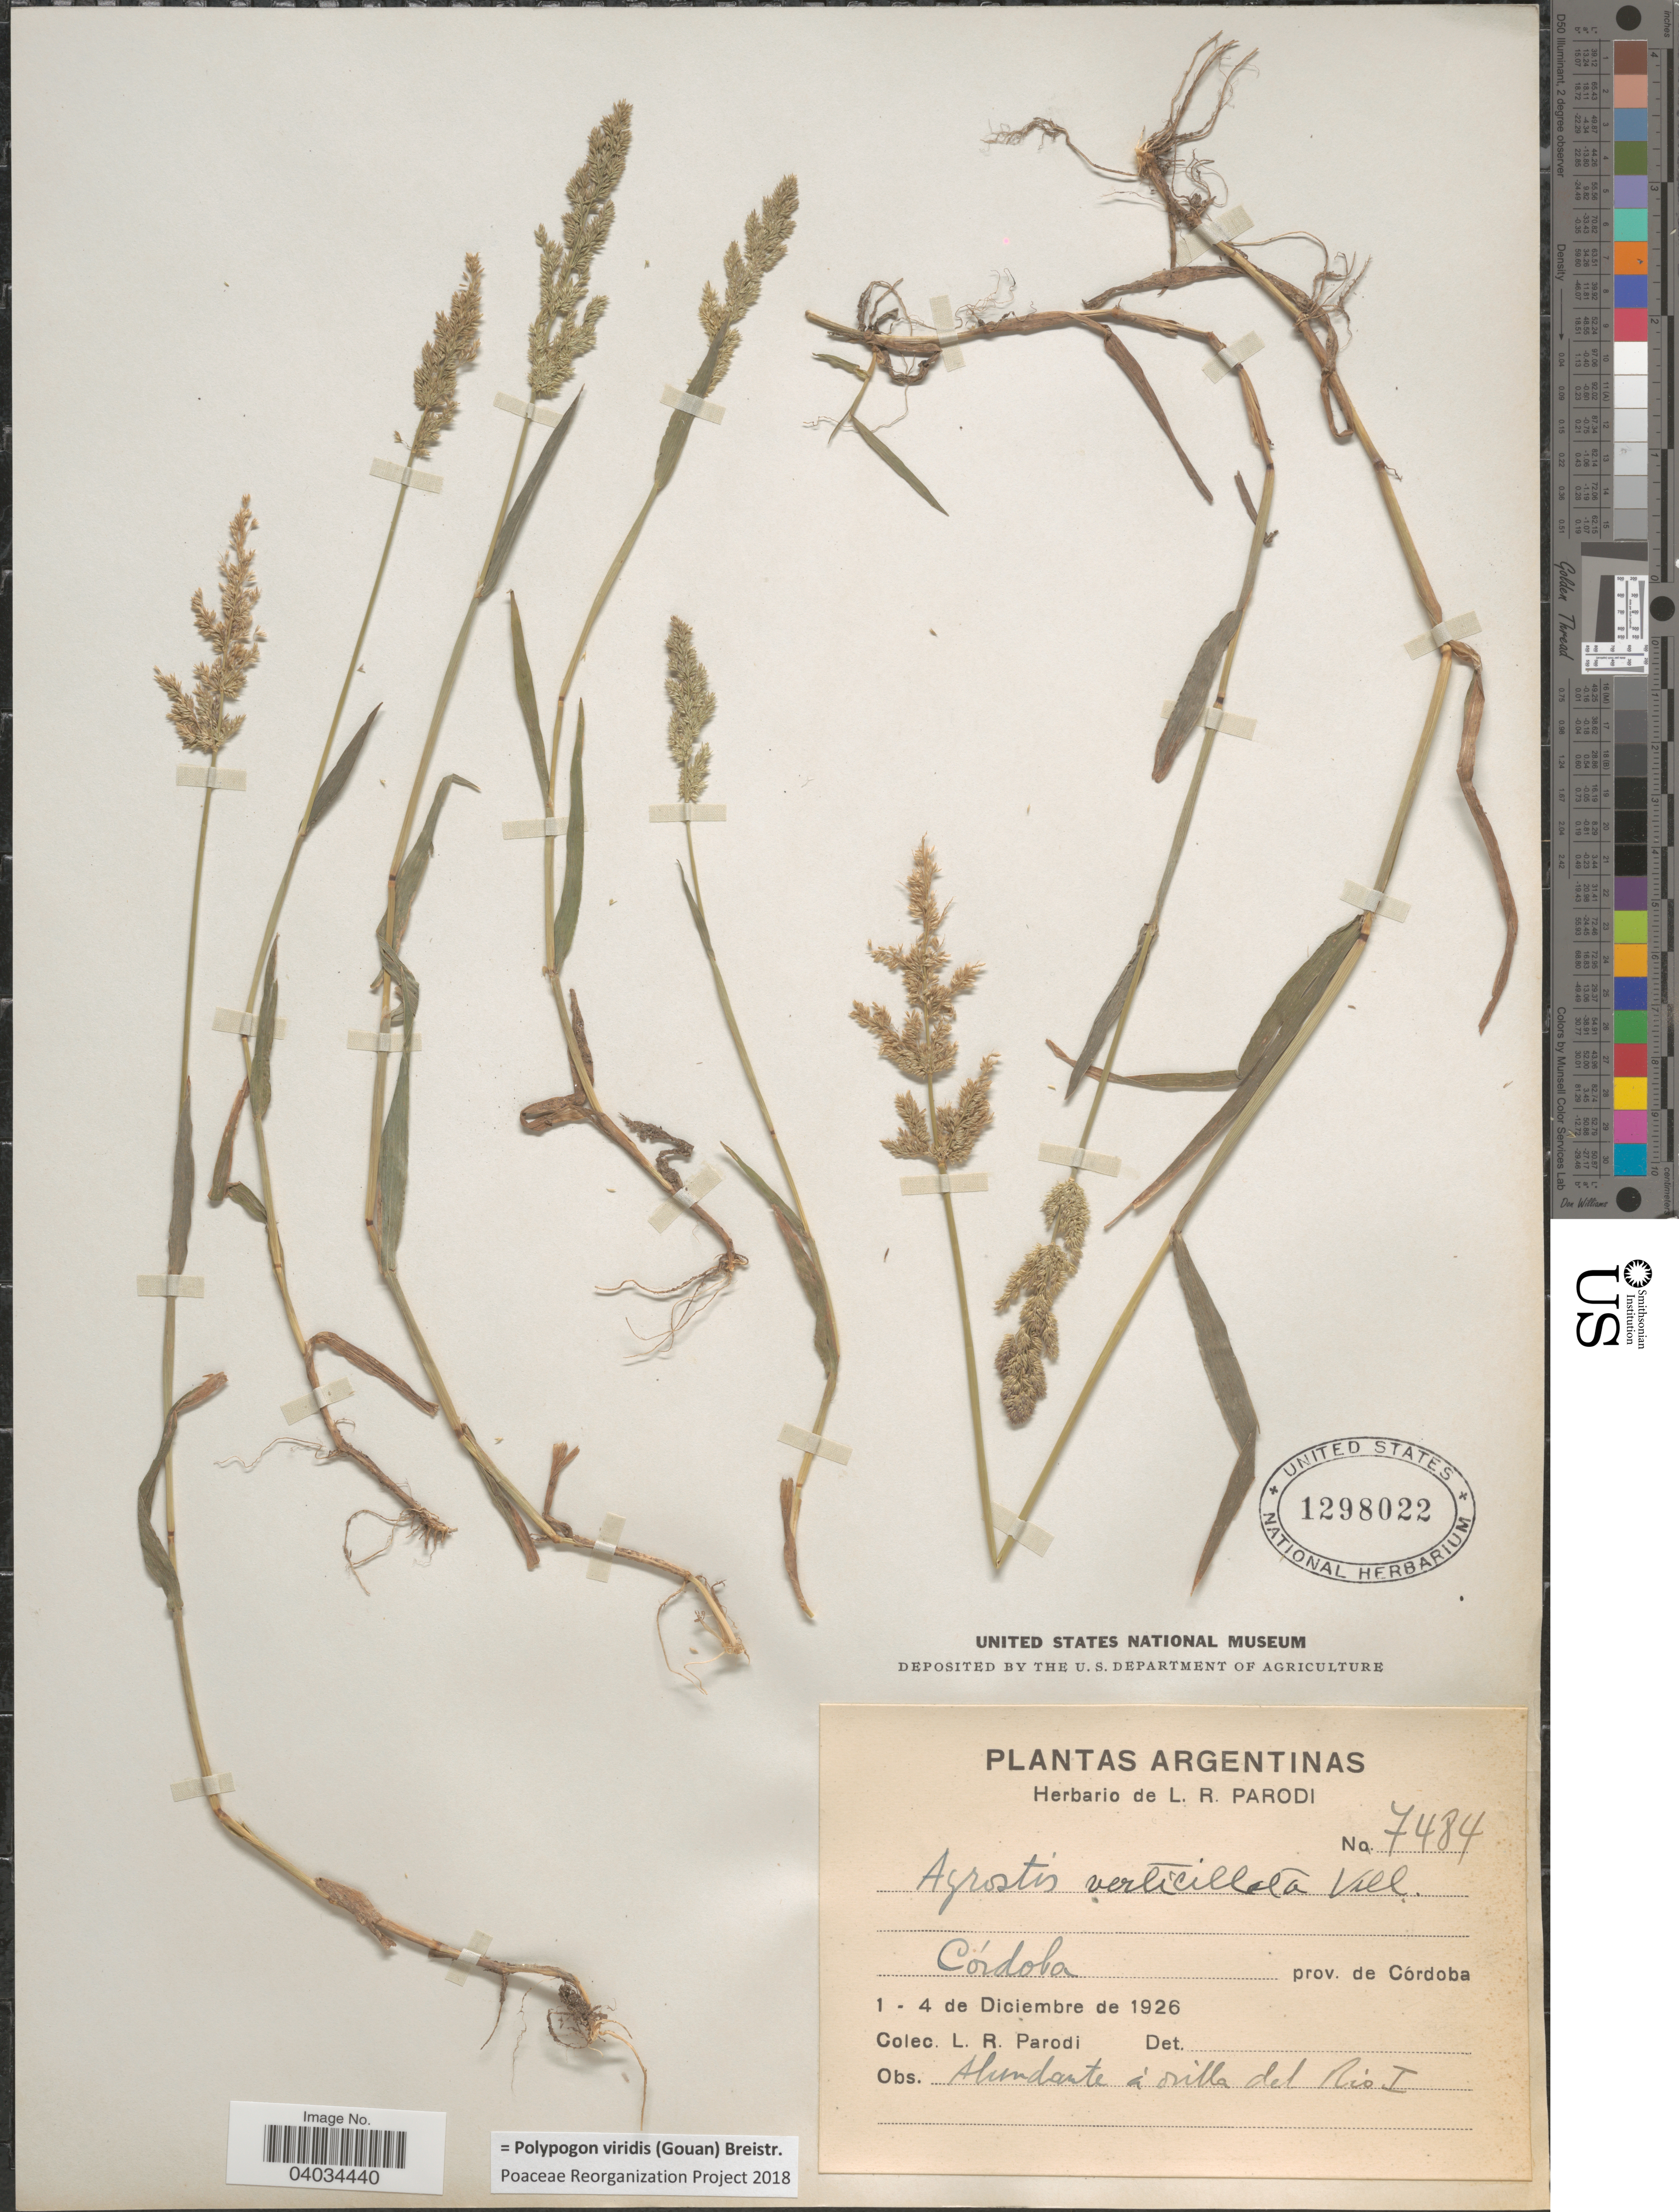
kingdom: Plantae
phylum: Tracheophyta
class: Liliopsida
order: Poales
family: Poaceae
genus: Polypogon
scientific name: Polypogon viridis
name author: (Gouan) Breistroffer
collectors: L. R. Parodi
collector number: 7484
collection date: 1926-12-01/1926-12-04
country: Argentina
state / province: Cordoba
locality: Córdoba. Abundante à orilla del Rio I.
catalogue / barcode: US 1298022